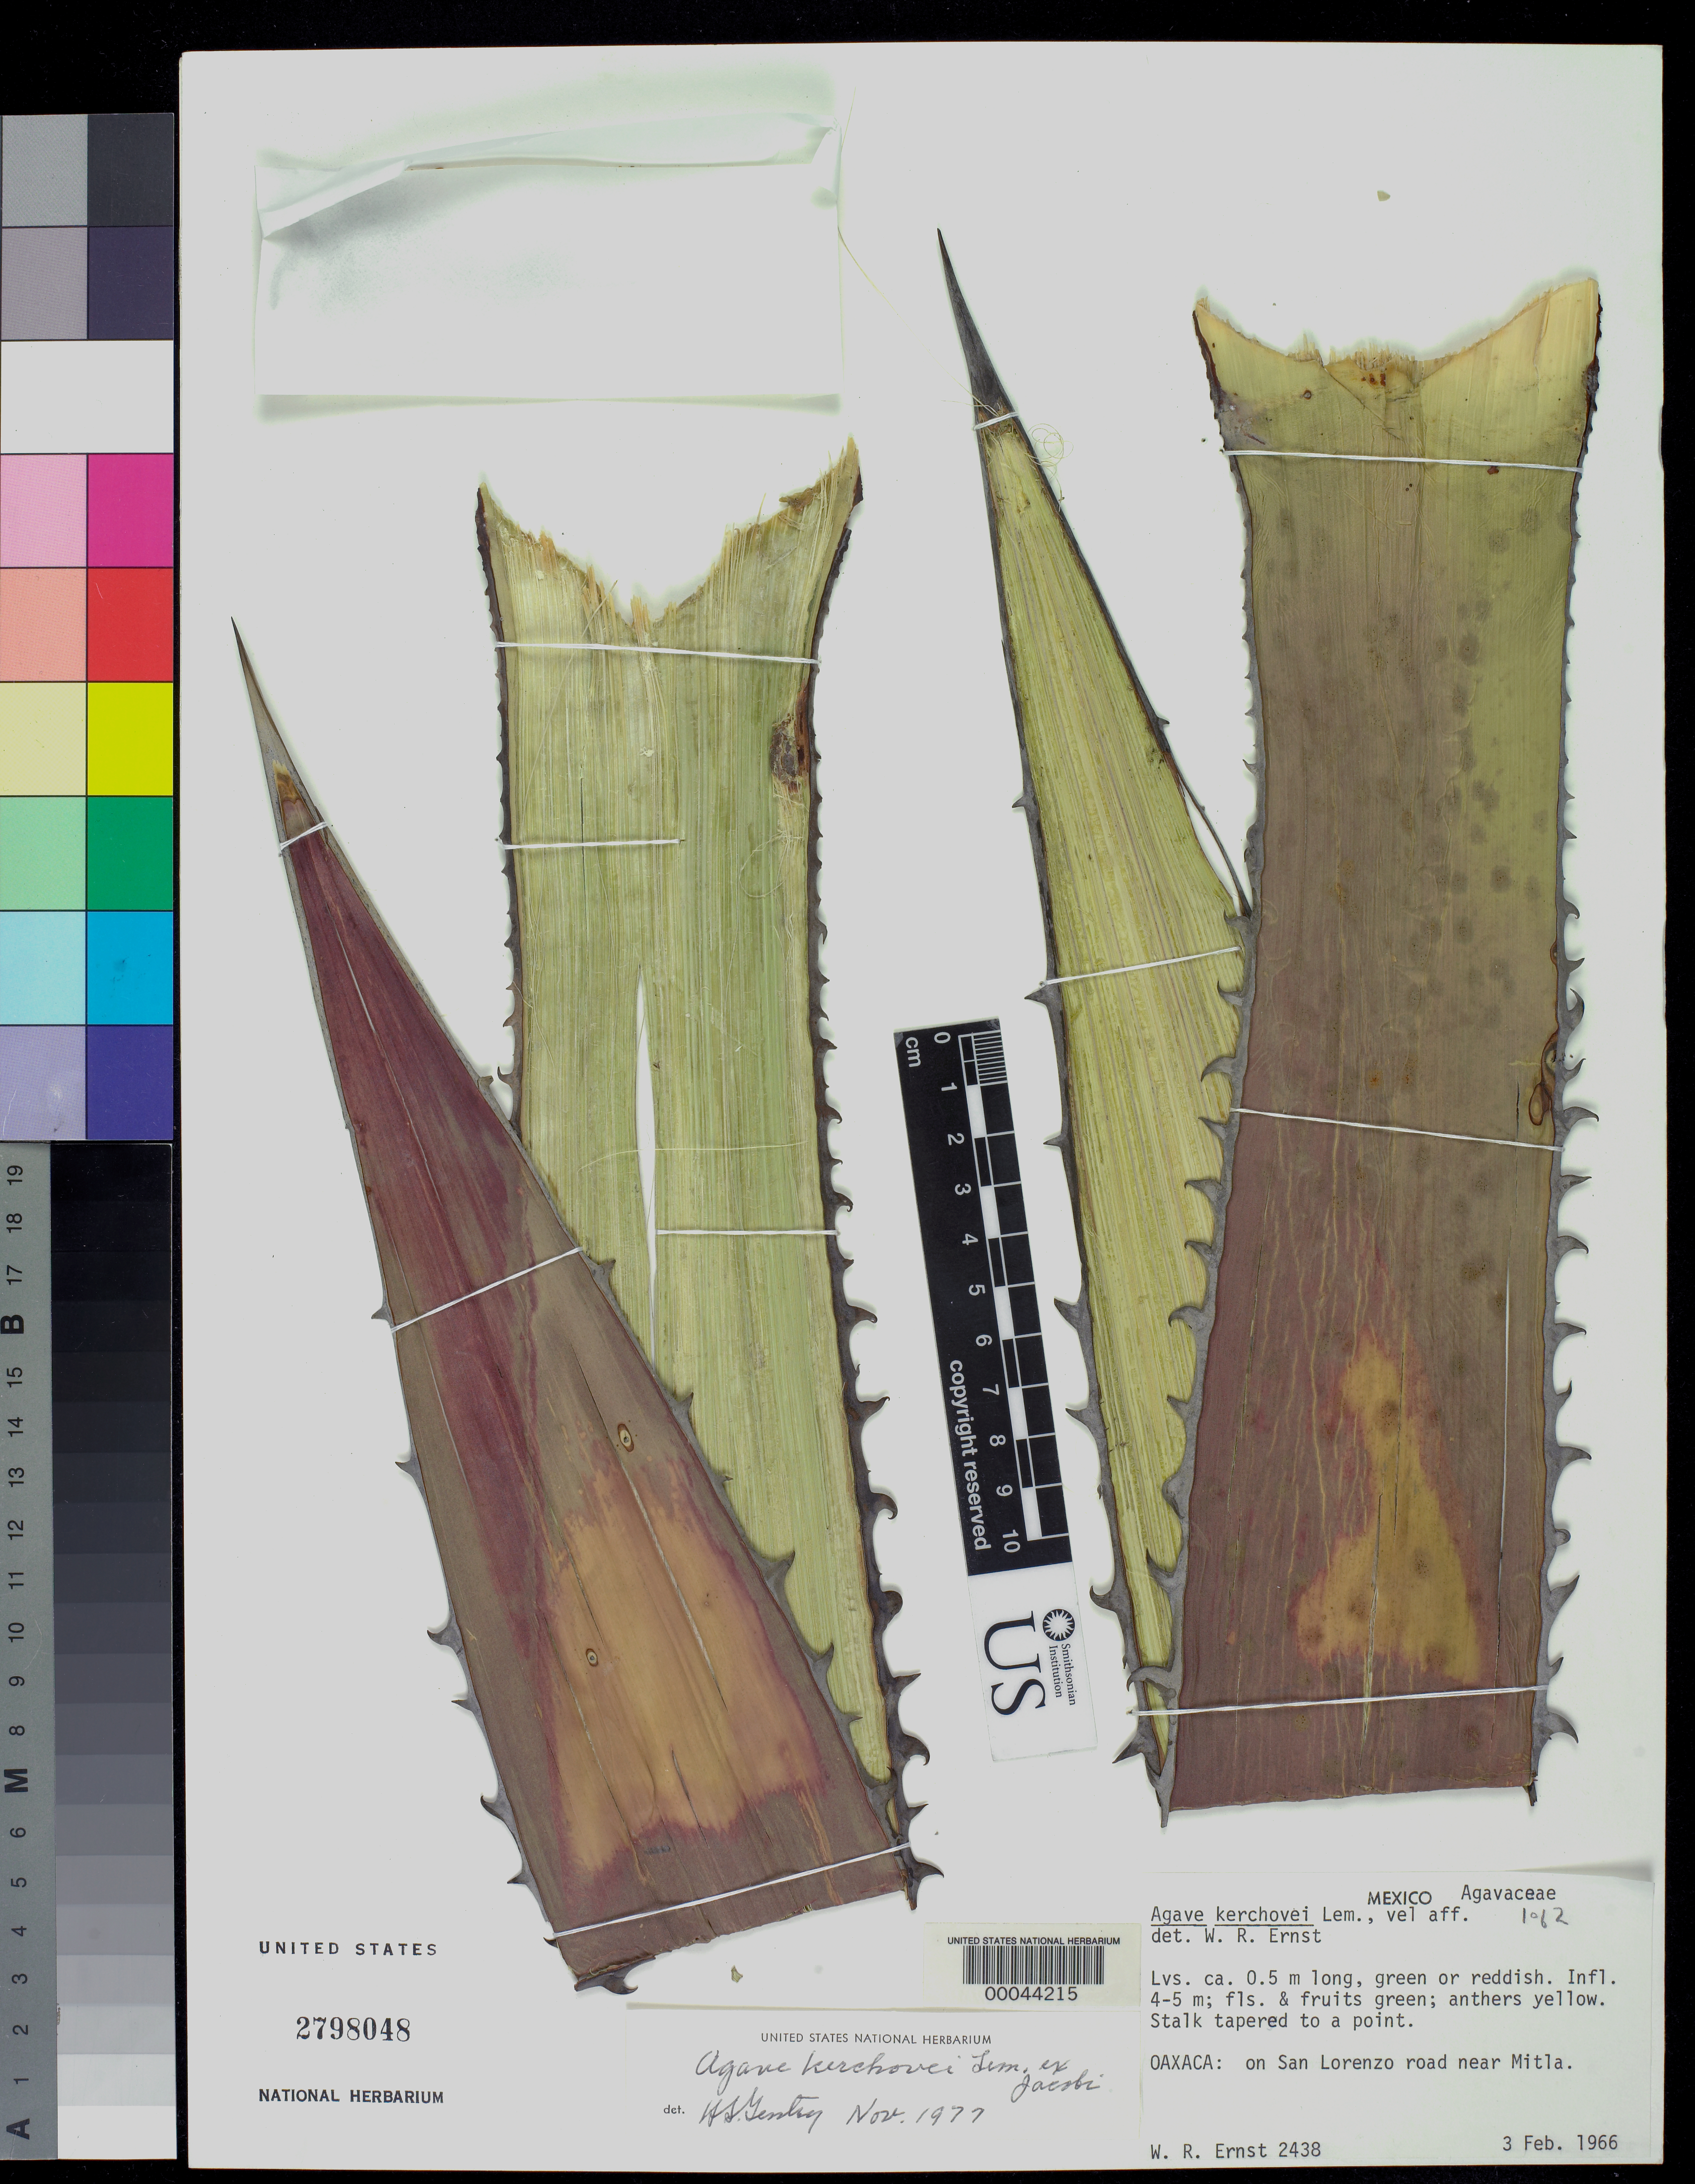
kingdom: Plantae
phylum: Tracheophyta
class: Liliopsida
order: Asparagales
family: Asparagaceae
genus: Agave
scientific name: Agave kerchovei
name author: Lem.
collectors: W. R. Ernst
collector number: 2438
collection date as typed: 03 Feb 1966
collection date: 1966-02-03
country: Mexico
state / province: Oaxaca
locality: On san lorenzo road near mitla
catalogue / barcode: US 2798048